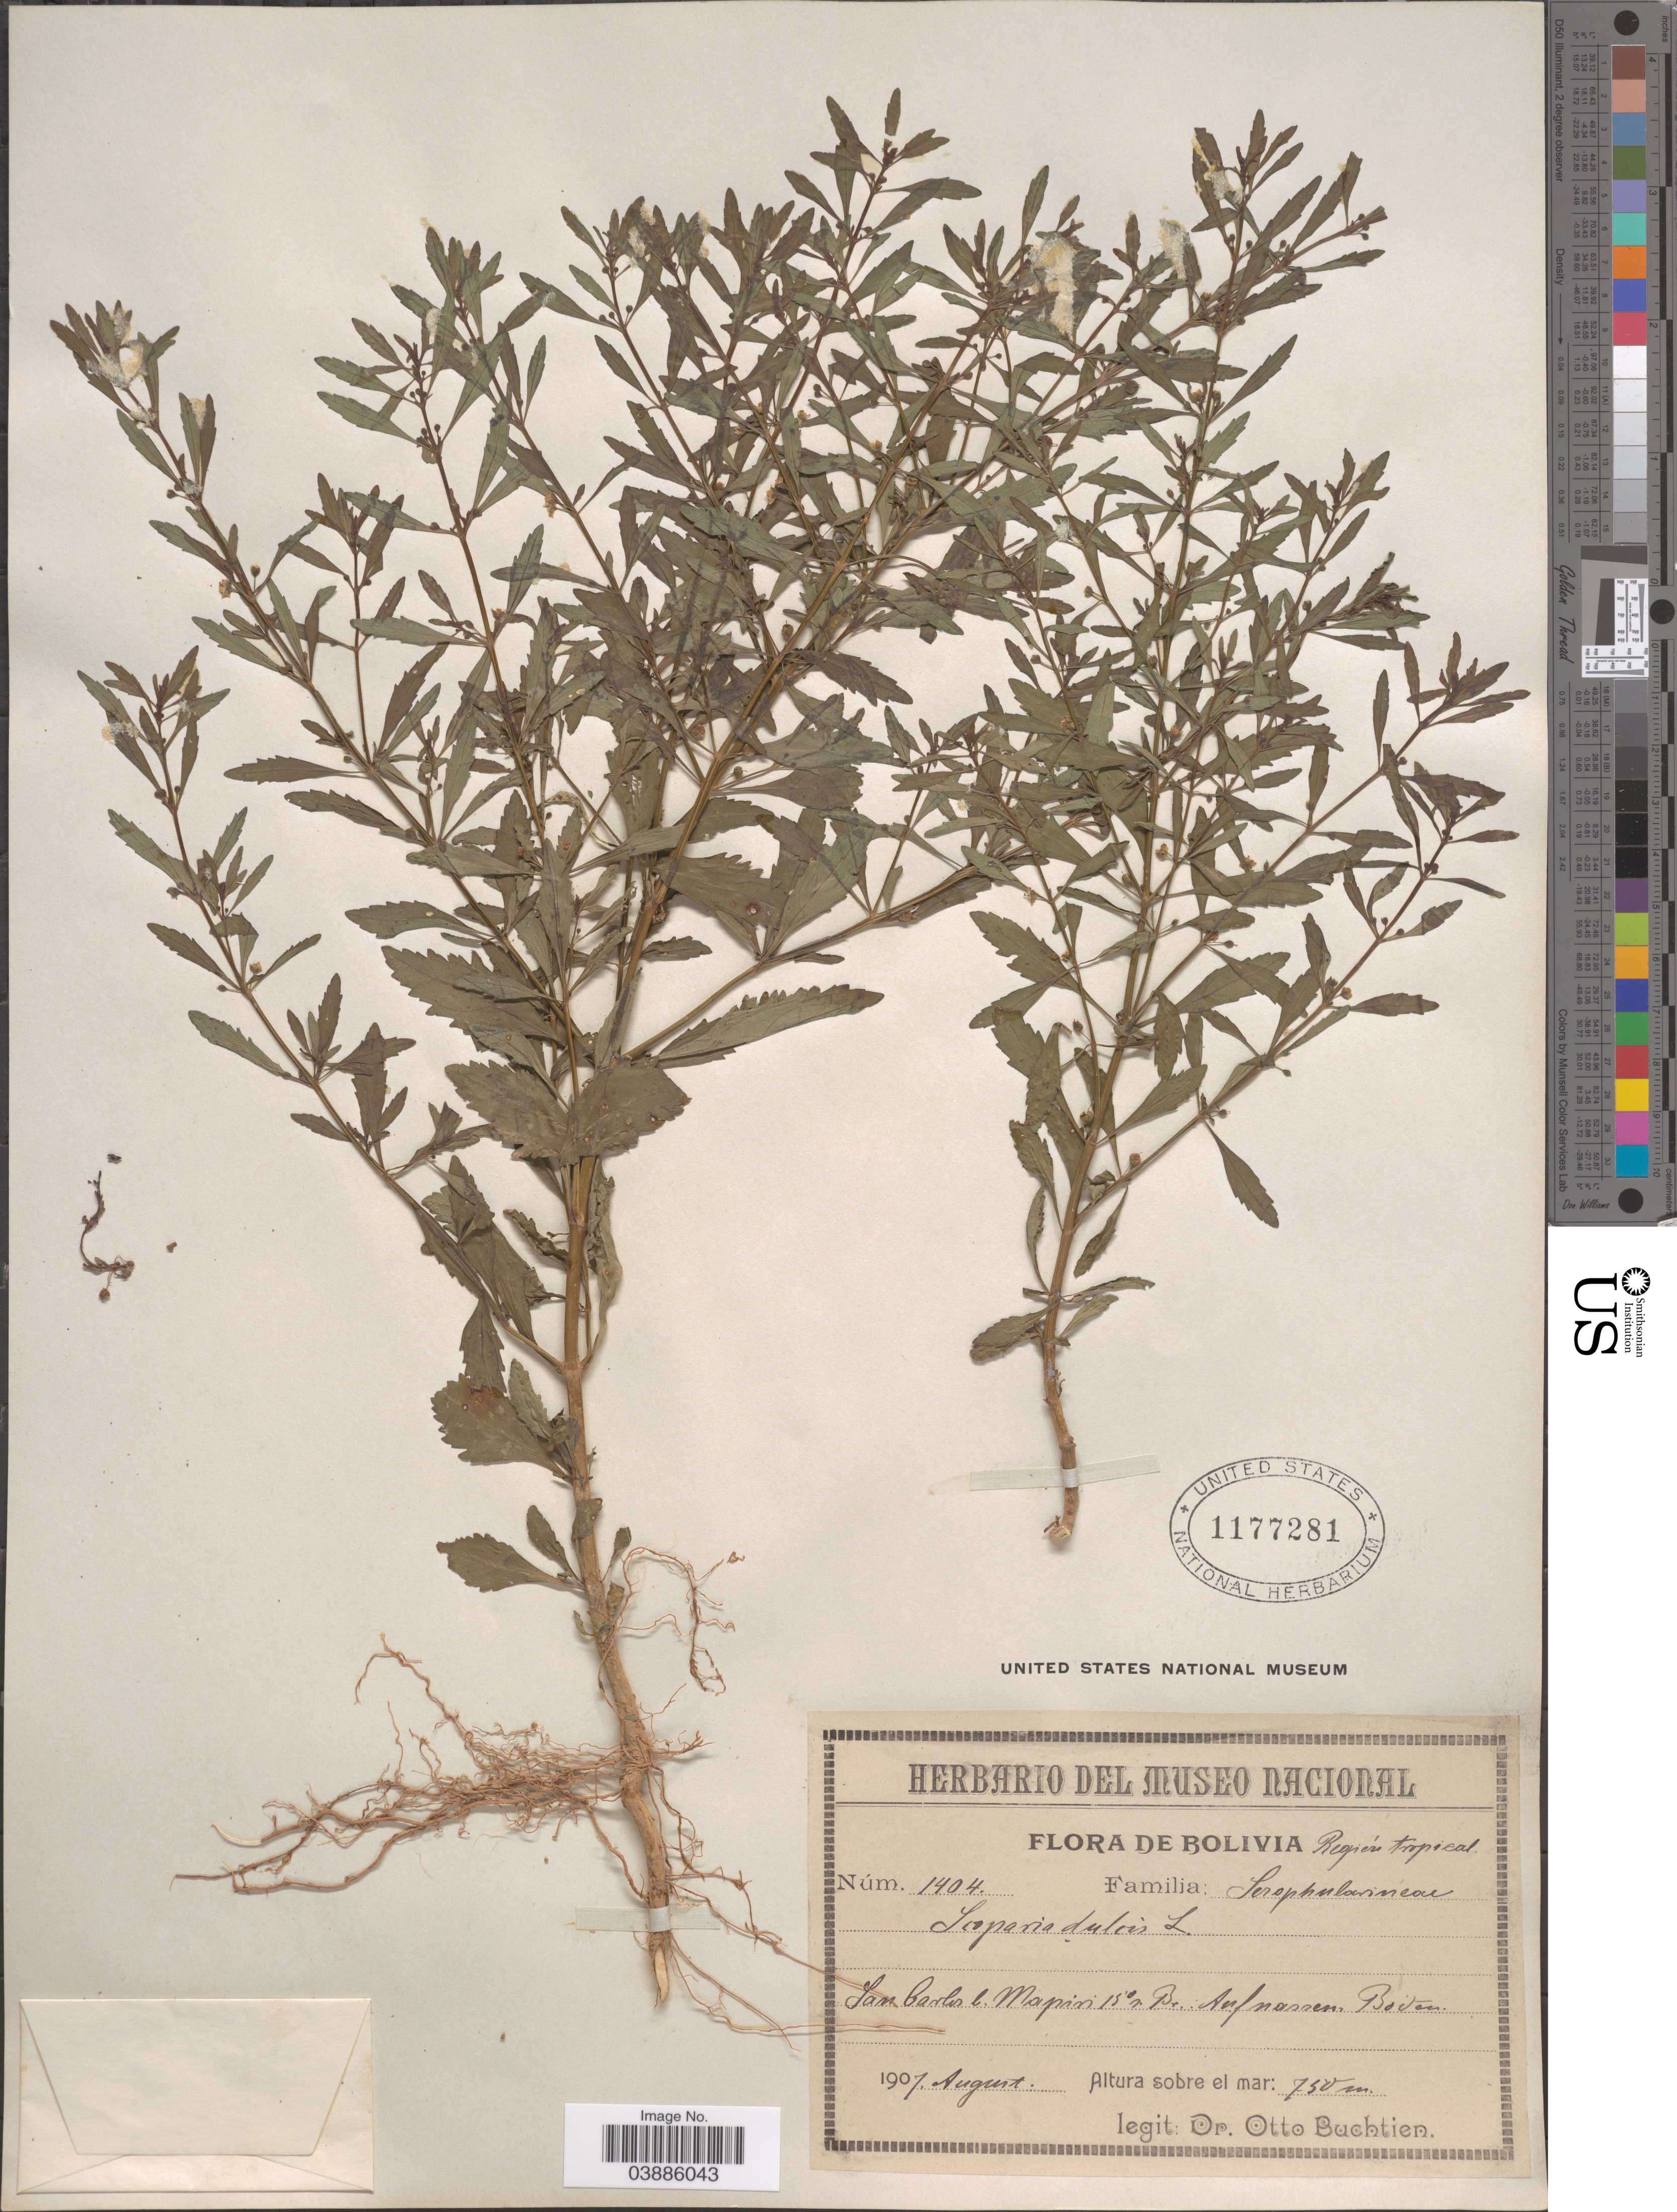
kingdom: Plantae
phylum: Tracheophyta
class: Magnoliopsida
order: Lamiales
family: Plantaginaceae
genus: Scoparia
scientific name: Scoparia dulcis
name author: L.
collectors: O. Buchtien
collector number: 1404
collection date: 1907-08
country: Bolivia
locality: Región tropical. San Carlos b. Mapiri 15° n. Br,. Auf nassen Boivan.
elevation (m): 750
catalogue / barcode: US 1177281